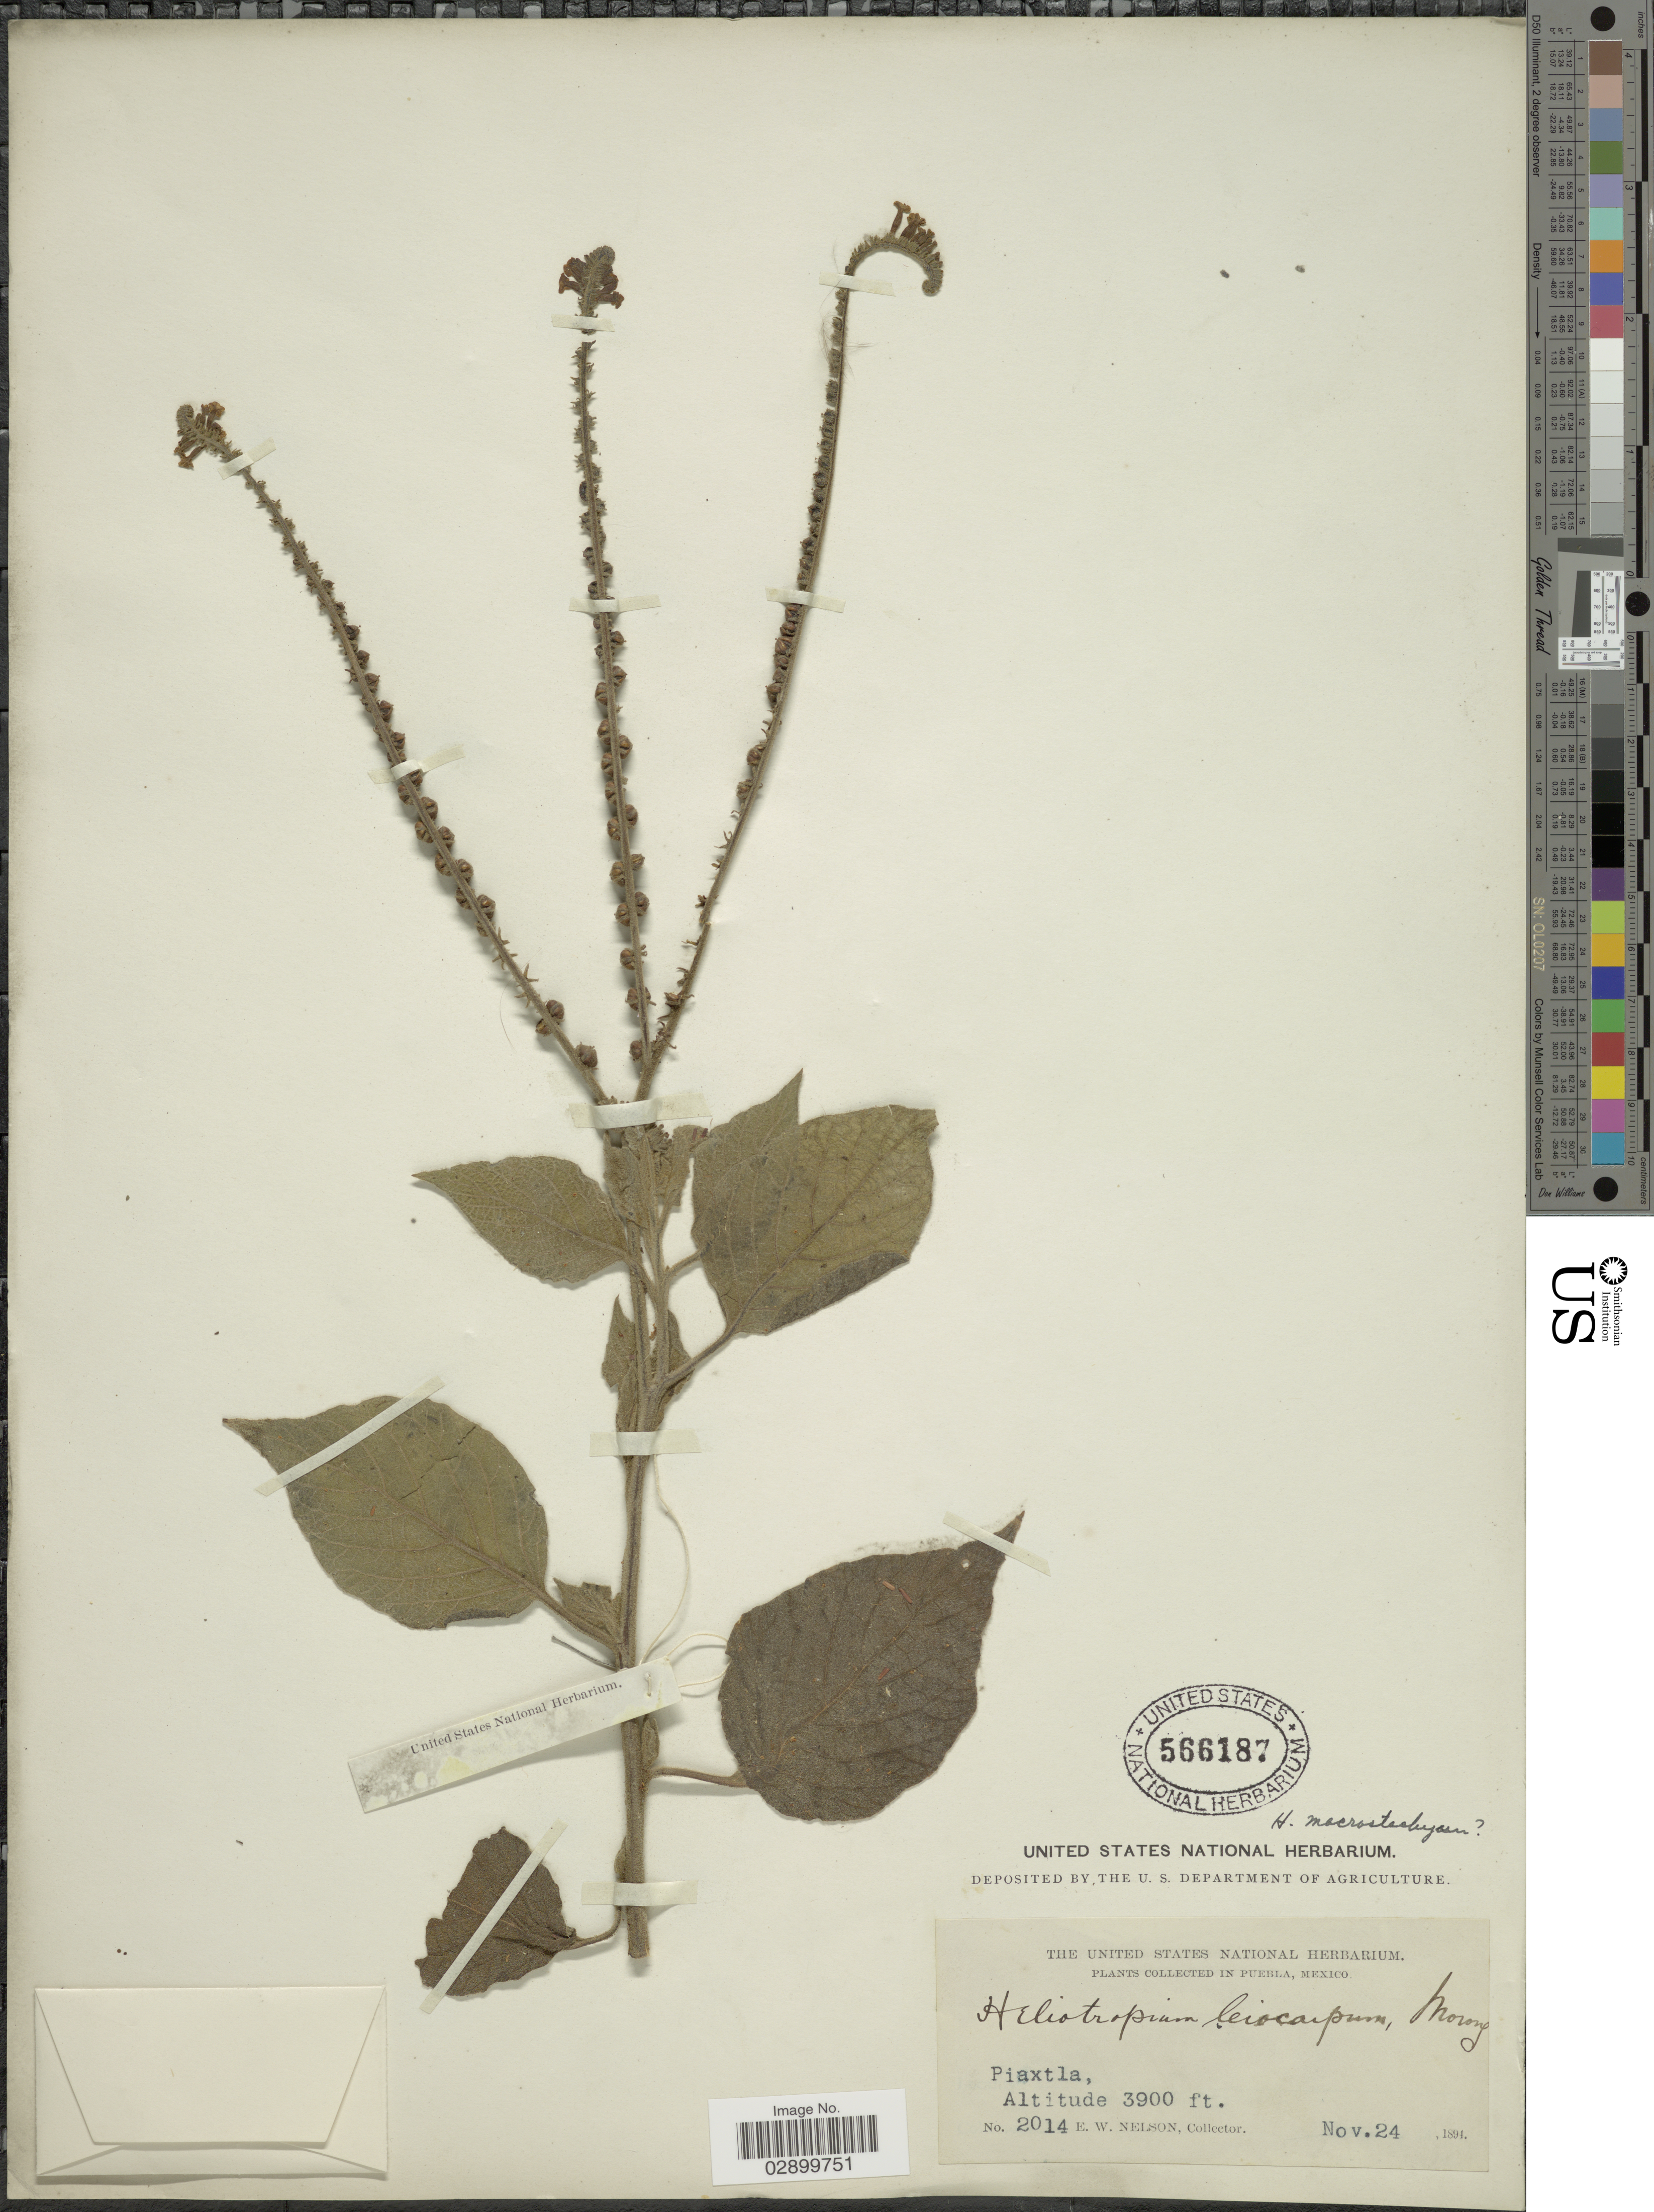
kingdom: Plantae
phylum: Tracheophyta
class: Magnoliopsida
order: Boraginales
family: Heliotropiaceae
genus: Heliotropium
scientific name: Heliotropium macrostachyum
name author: (DC.) Hemsl.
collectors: E. W. Nelson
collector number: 2014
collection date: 1894-11-24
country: Mexico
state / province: Puebla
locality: Piaxtla.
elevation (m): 1189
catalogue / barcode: US 566187